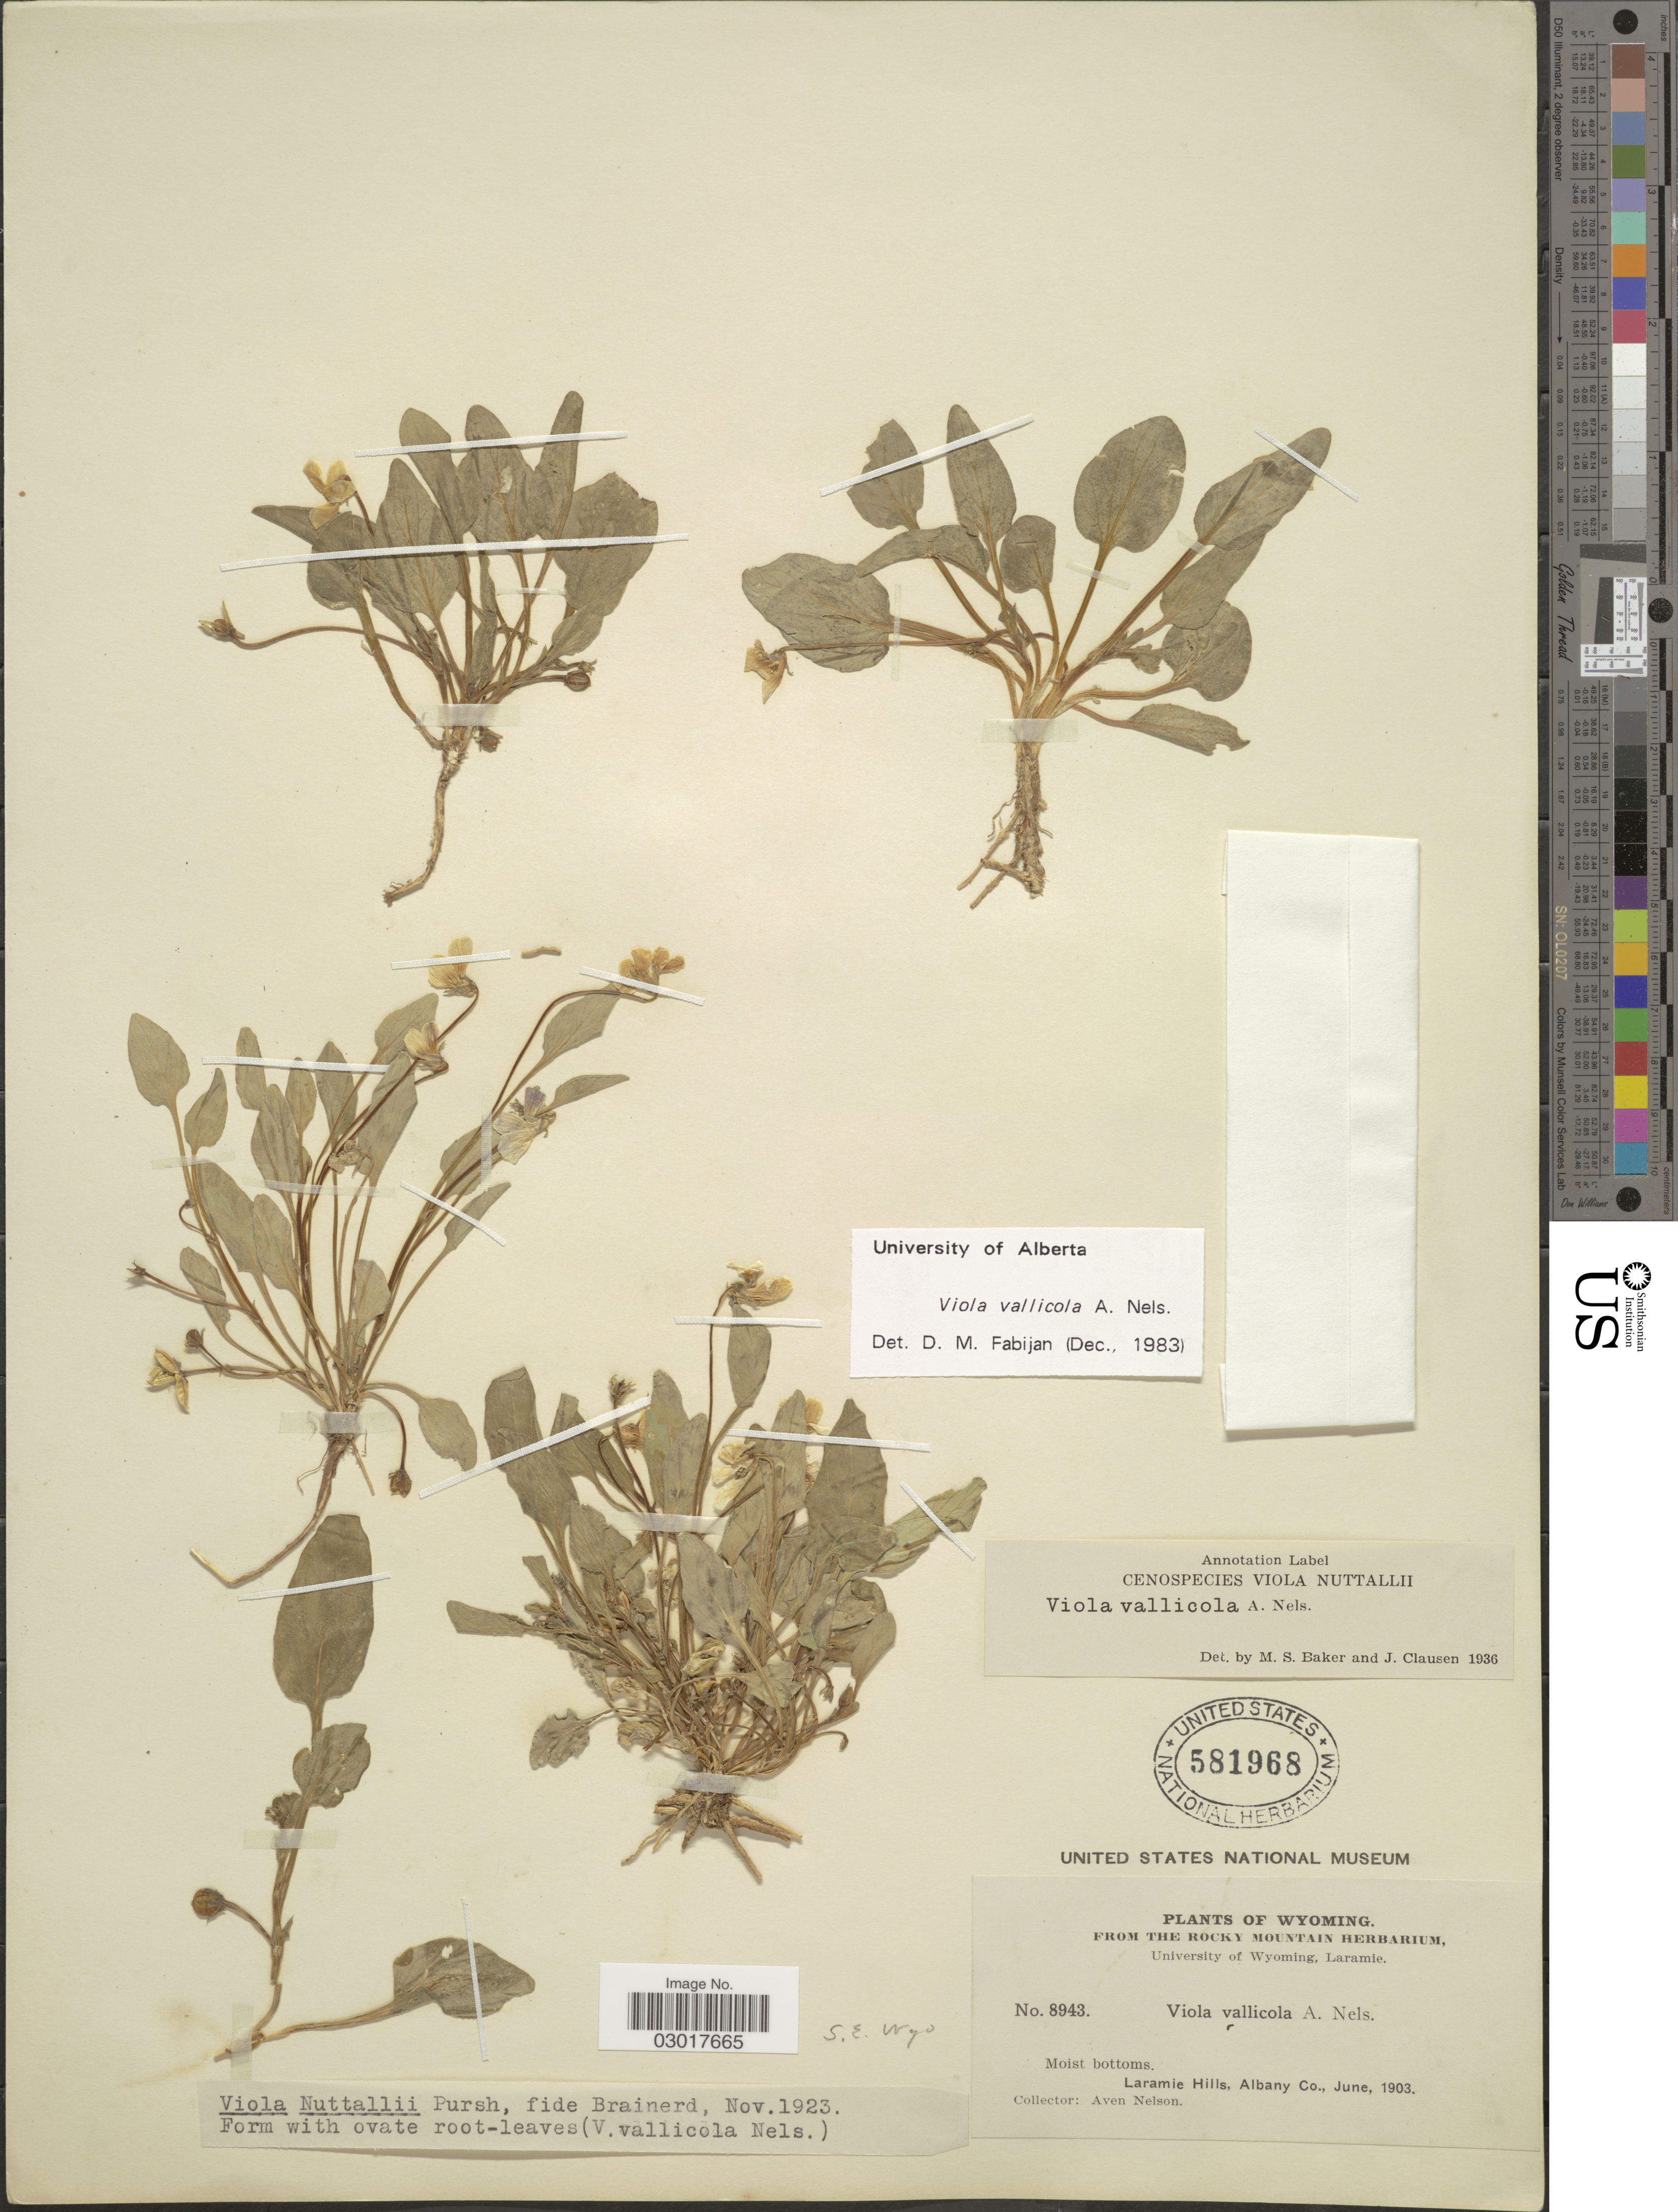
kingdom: Plantae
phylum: Tracheophyta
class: Magnoliopsida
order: Malpighiales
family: Violaceae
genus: Viola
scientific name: Viola vallicola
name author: A. Nelson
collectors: A. Nelson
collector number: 8943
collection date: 1903-06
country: United States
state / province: Wyoming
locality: Laramie Hills, Albany Co. S.E. Wyo.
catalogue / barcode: US 581968